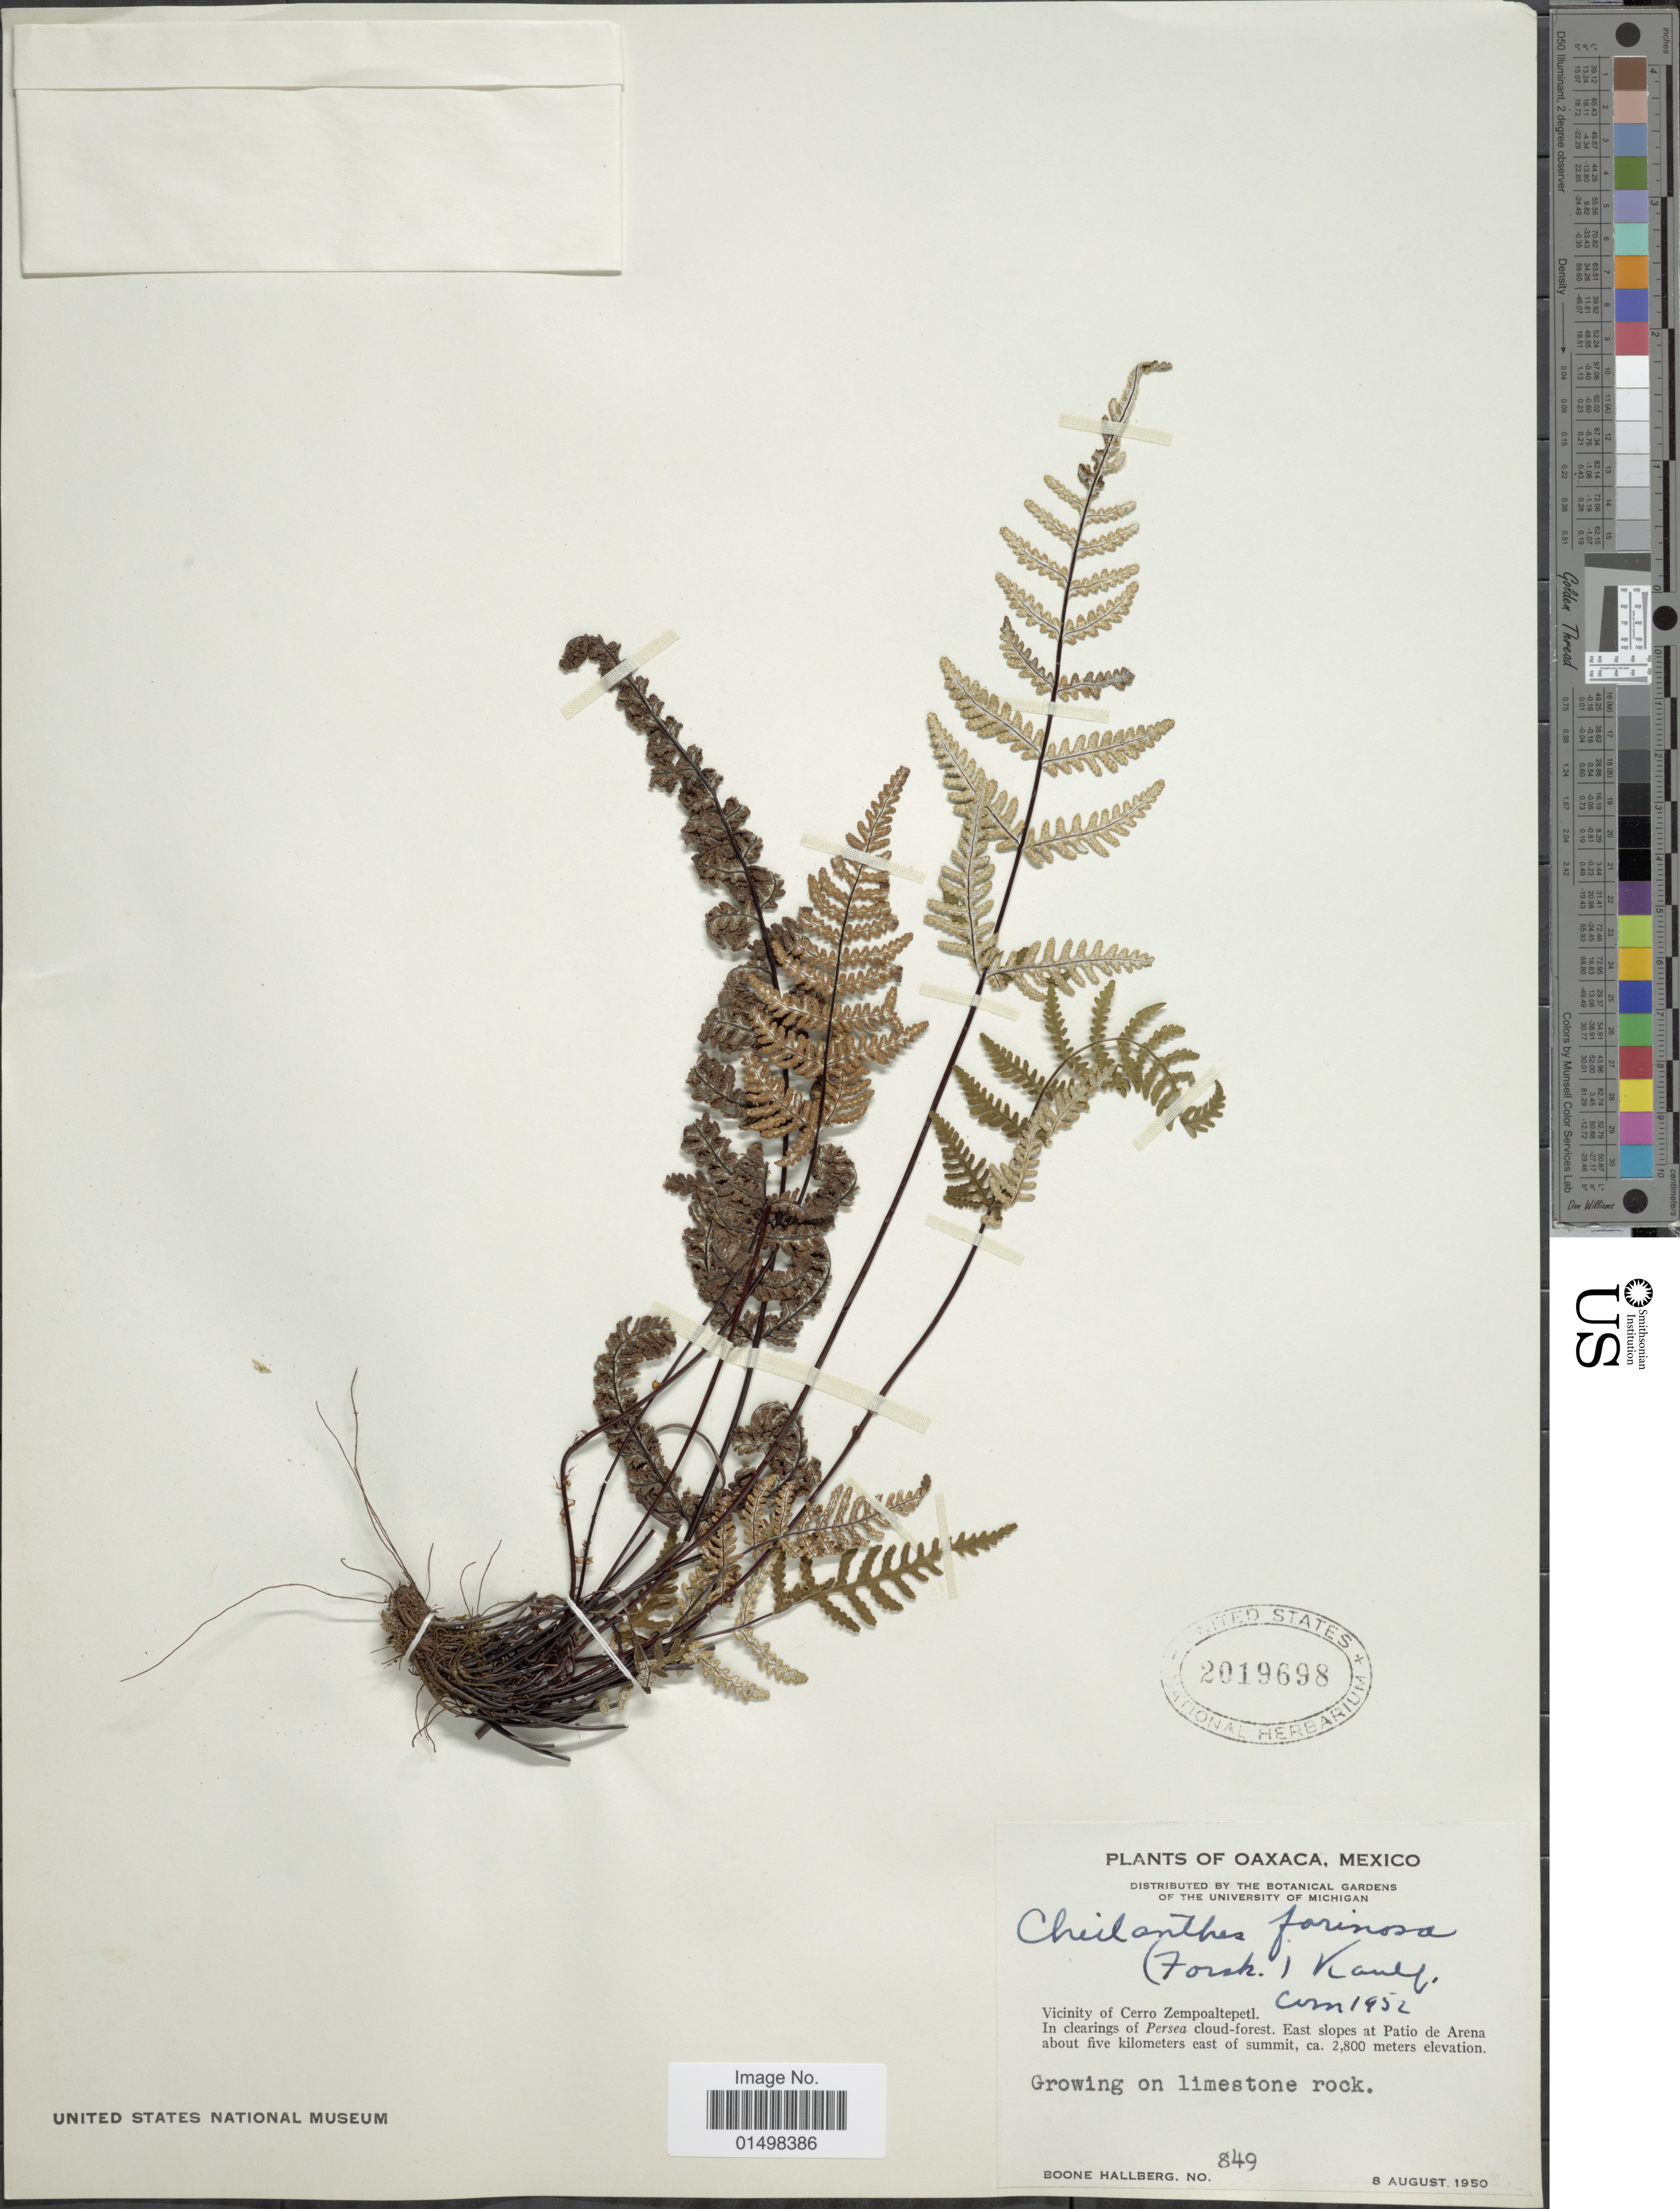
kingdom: Plantae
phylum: Tracheophyta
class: Polypodiopsida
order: Polypodiales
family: Pteridaceae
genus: Aleuritopteris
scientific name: Aleuritopteris farinosa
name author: (Forssk.) Fée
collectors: B. Hallberg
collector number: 849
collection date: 1950-08-08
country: Mexico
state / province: Oaxaca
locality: Vicinity of Cerro Zempoaltepetl. East slopes at Patio de Arena about five kilometers east of summit.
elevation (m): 2800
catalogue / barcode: US 2019698